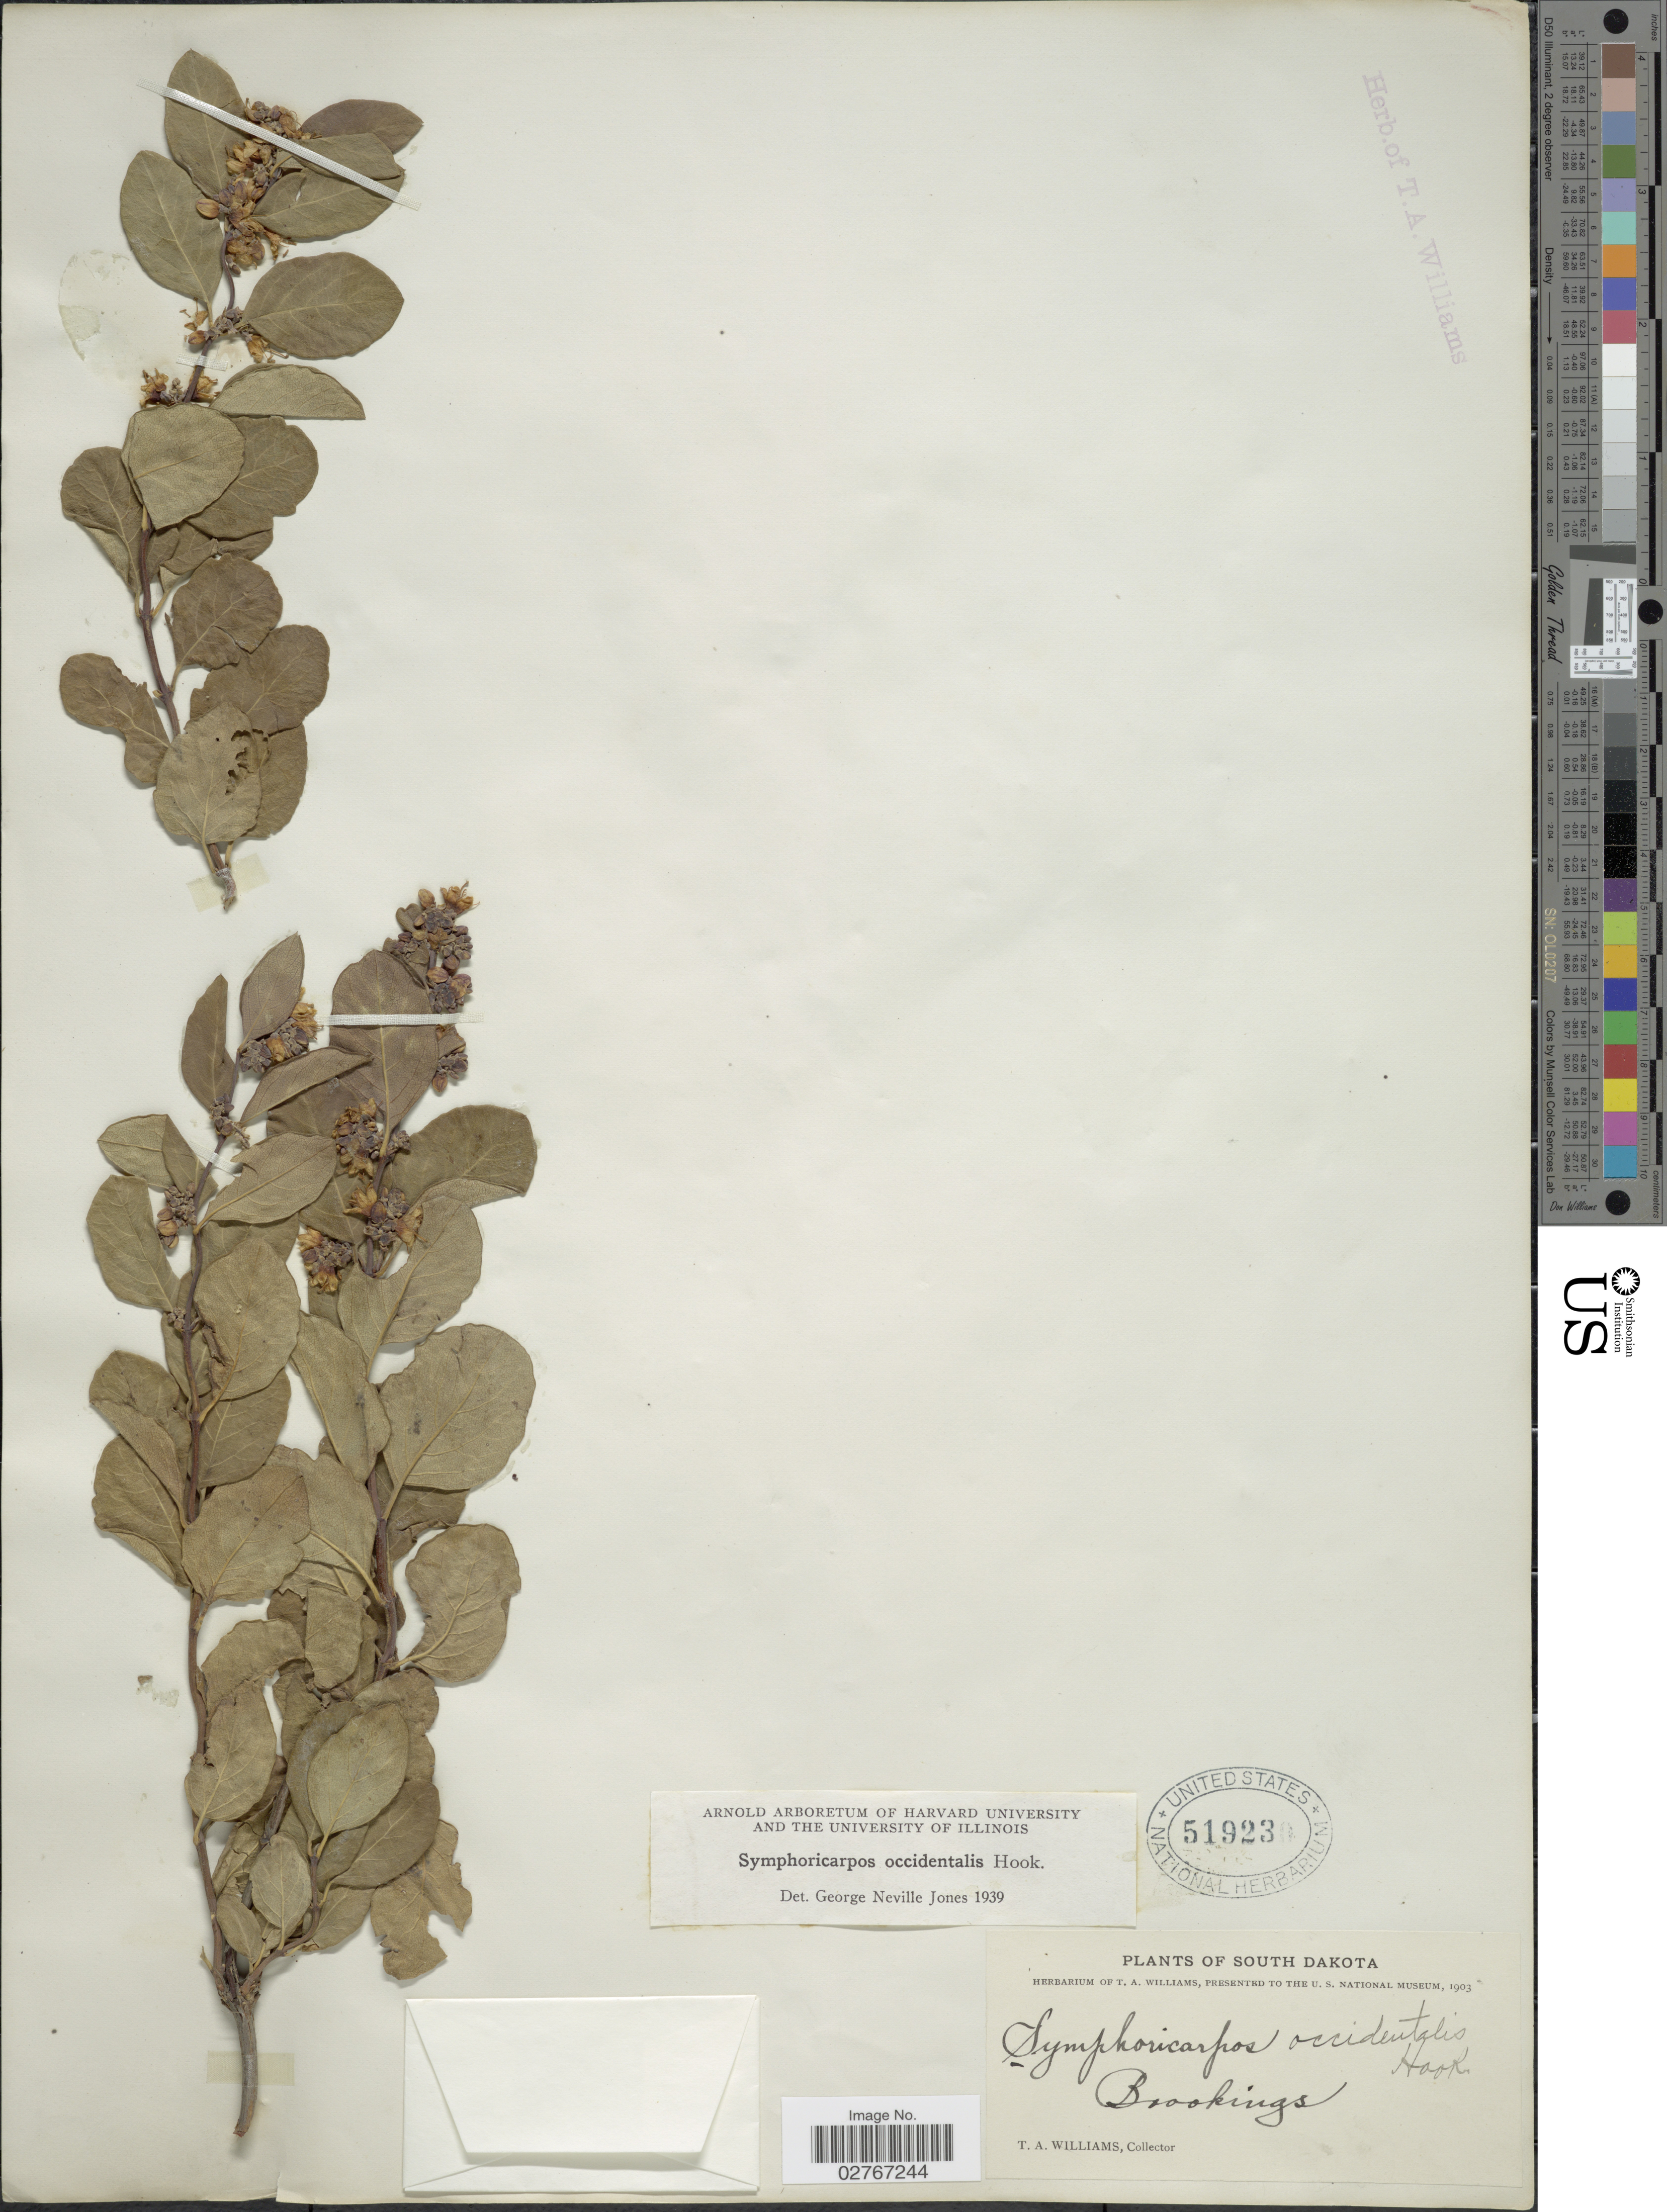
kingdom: Plantae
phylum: Tracheophyta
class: Magnoliopsida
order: Dipsacales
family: Caprifoliaceae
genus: Symphoricarpos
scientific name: Symphoricarpos occidentalis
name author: (R. Br.) Hook.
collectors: T. A. Williams (herbarium)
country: United States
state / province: South Dakota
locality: Brookings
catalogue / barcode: US 519230